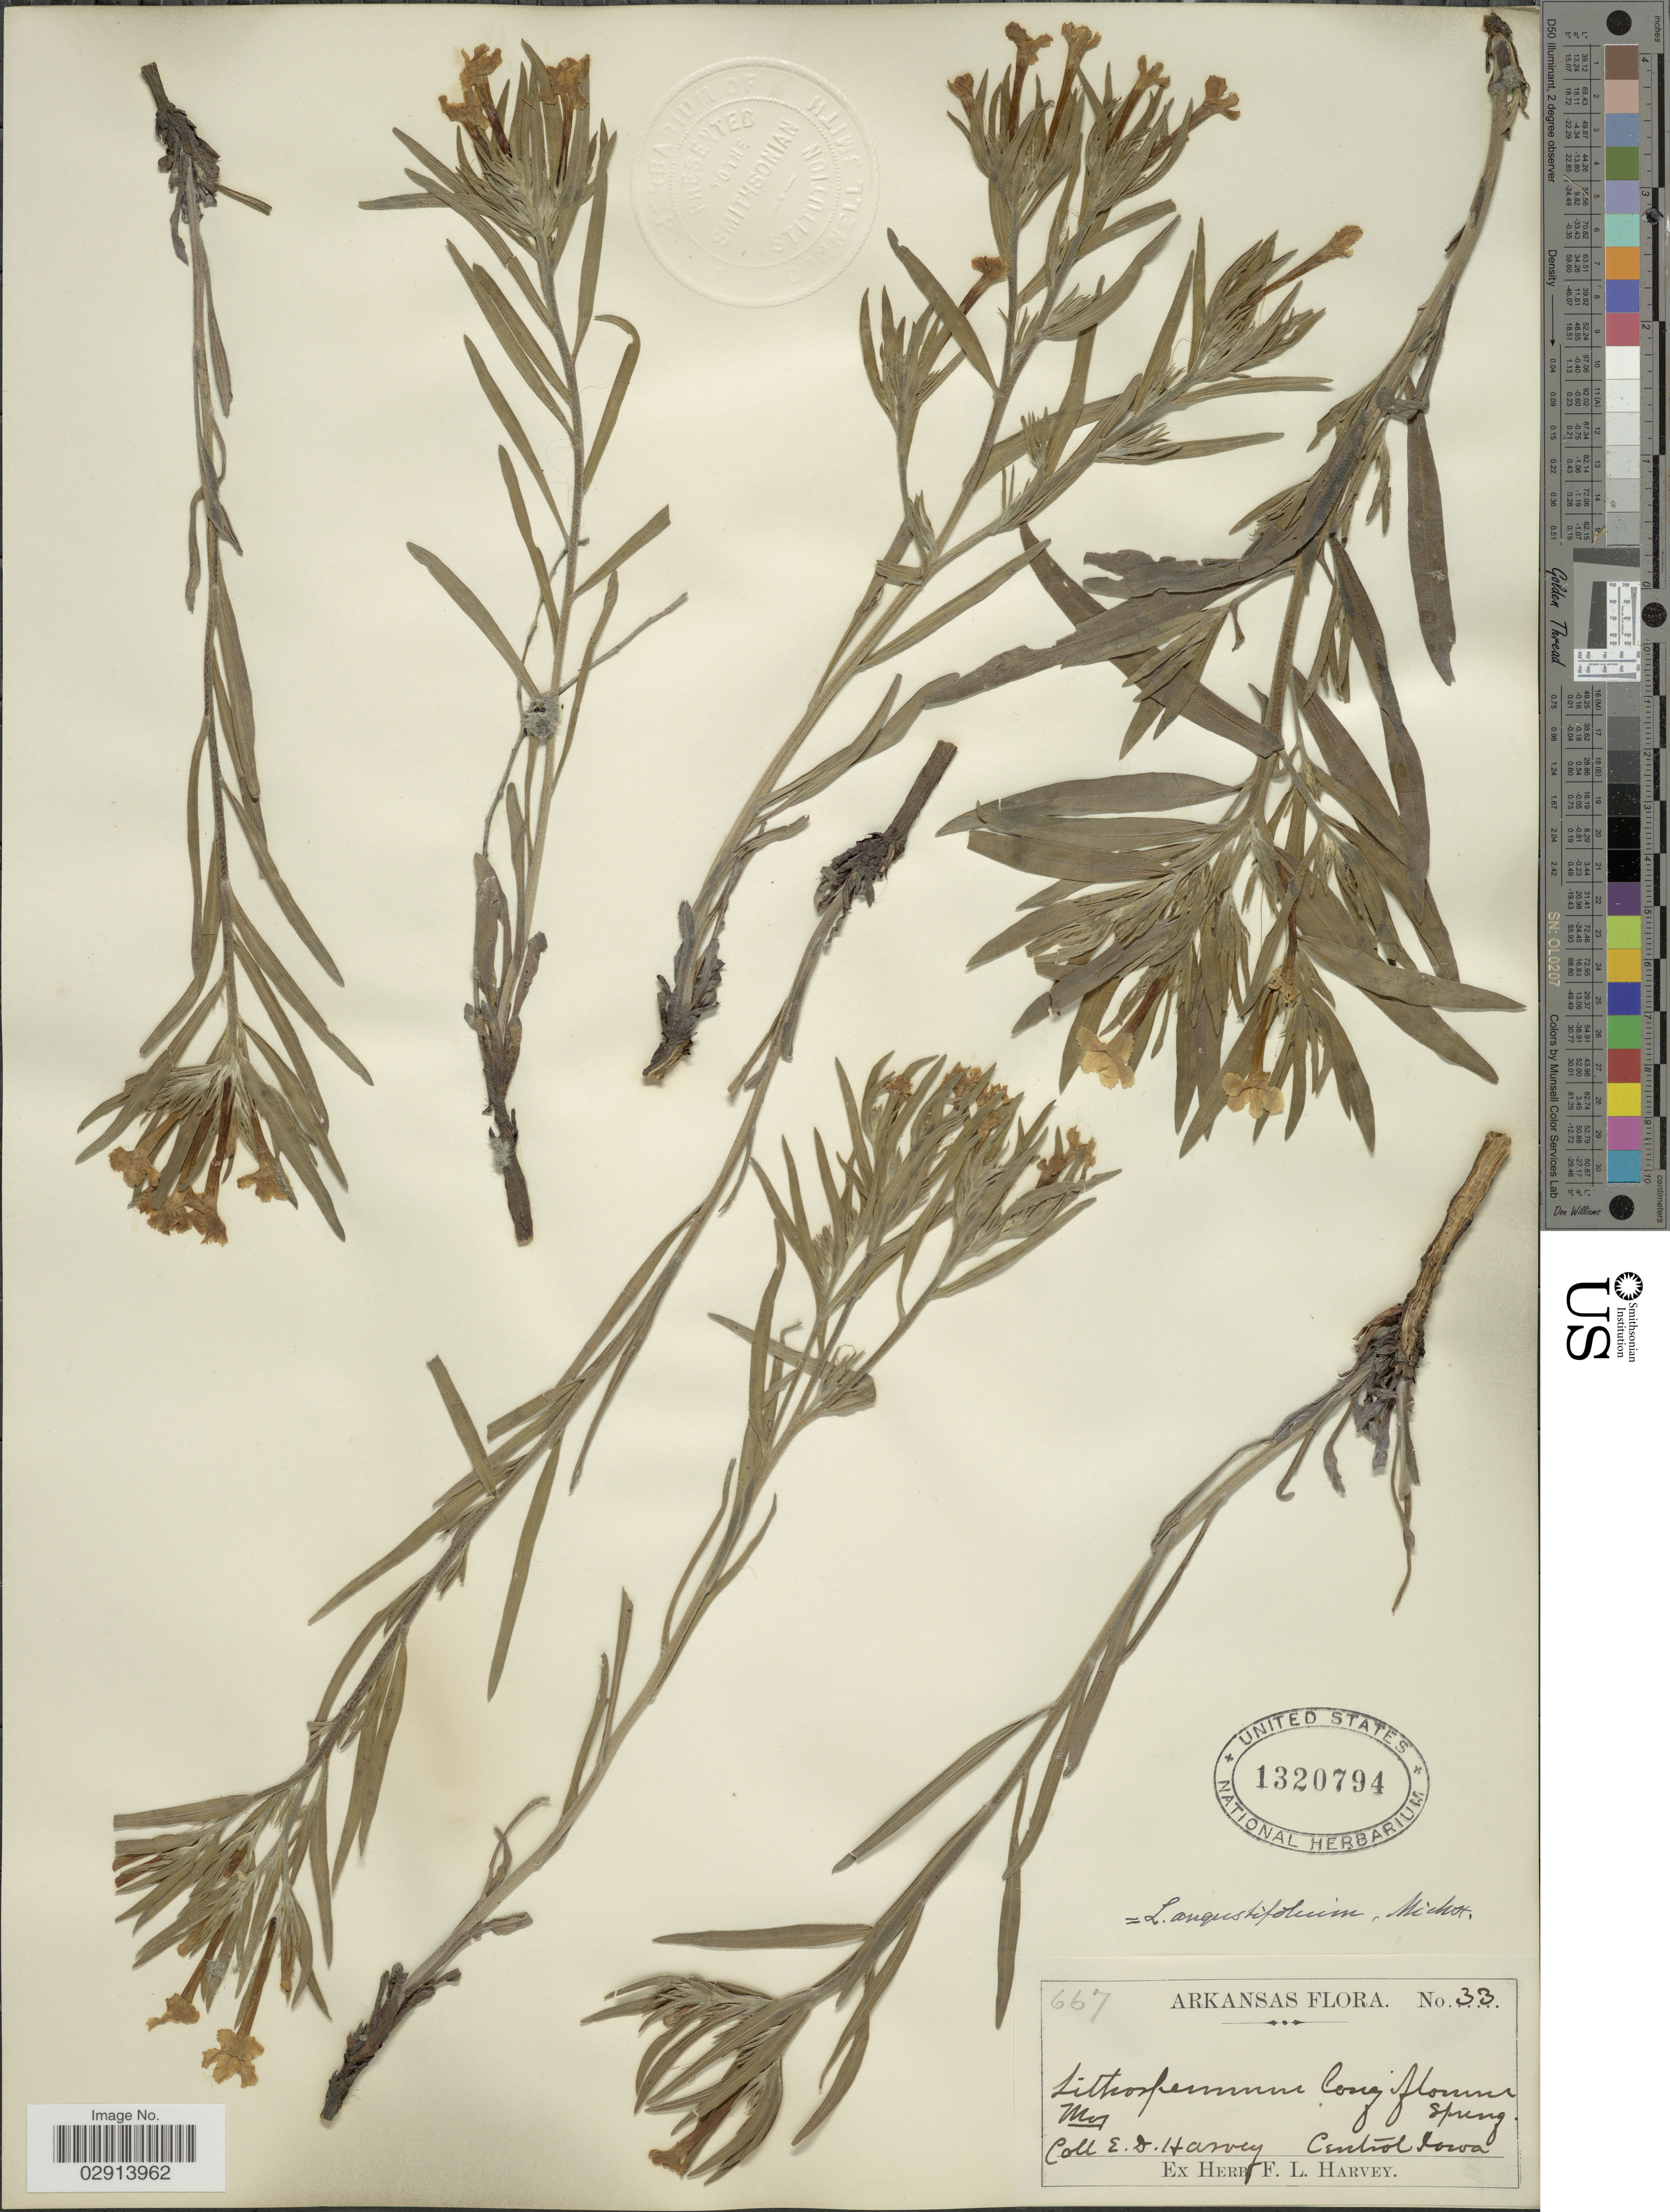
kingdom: Plantae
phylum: Tracheophyta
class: Magnoliopsida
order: Boraginales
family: Boraginaceae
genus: Lithospermum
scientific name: Lithospermum incisum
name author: Lehm.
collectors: E. Harvey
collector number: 667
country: United States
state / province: Iowa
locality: Central Iowa.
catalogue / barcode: US 1320794